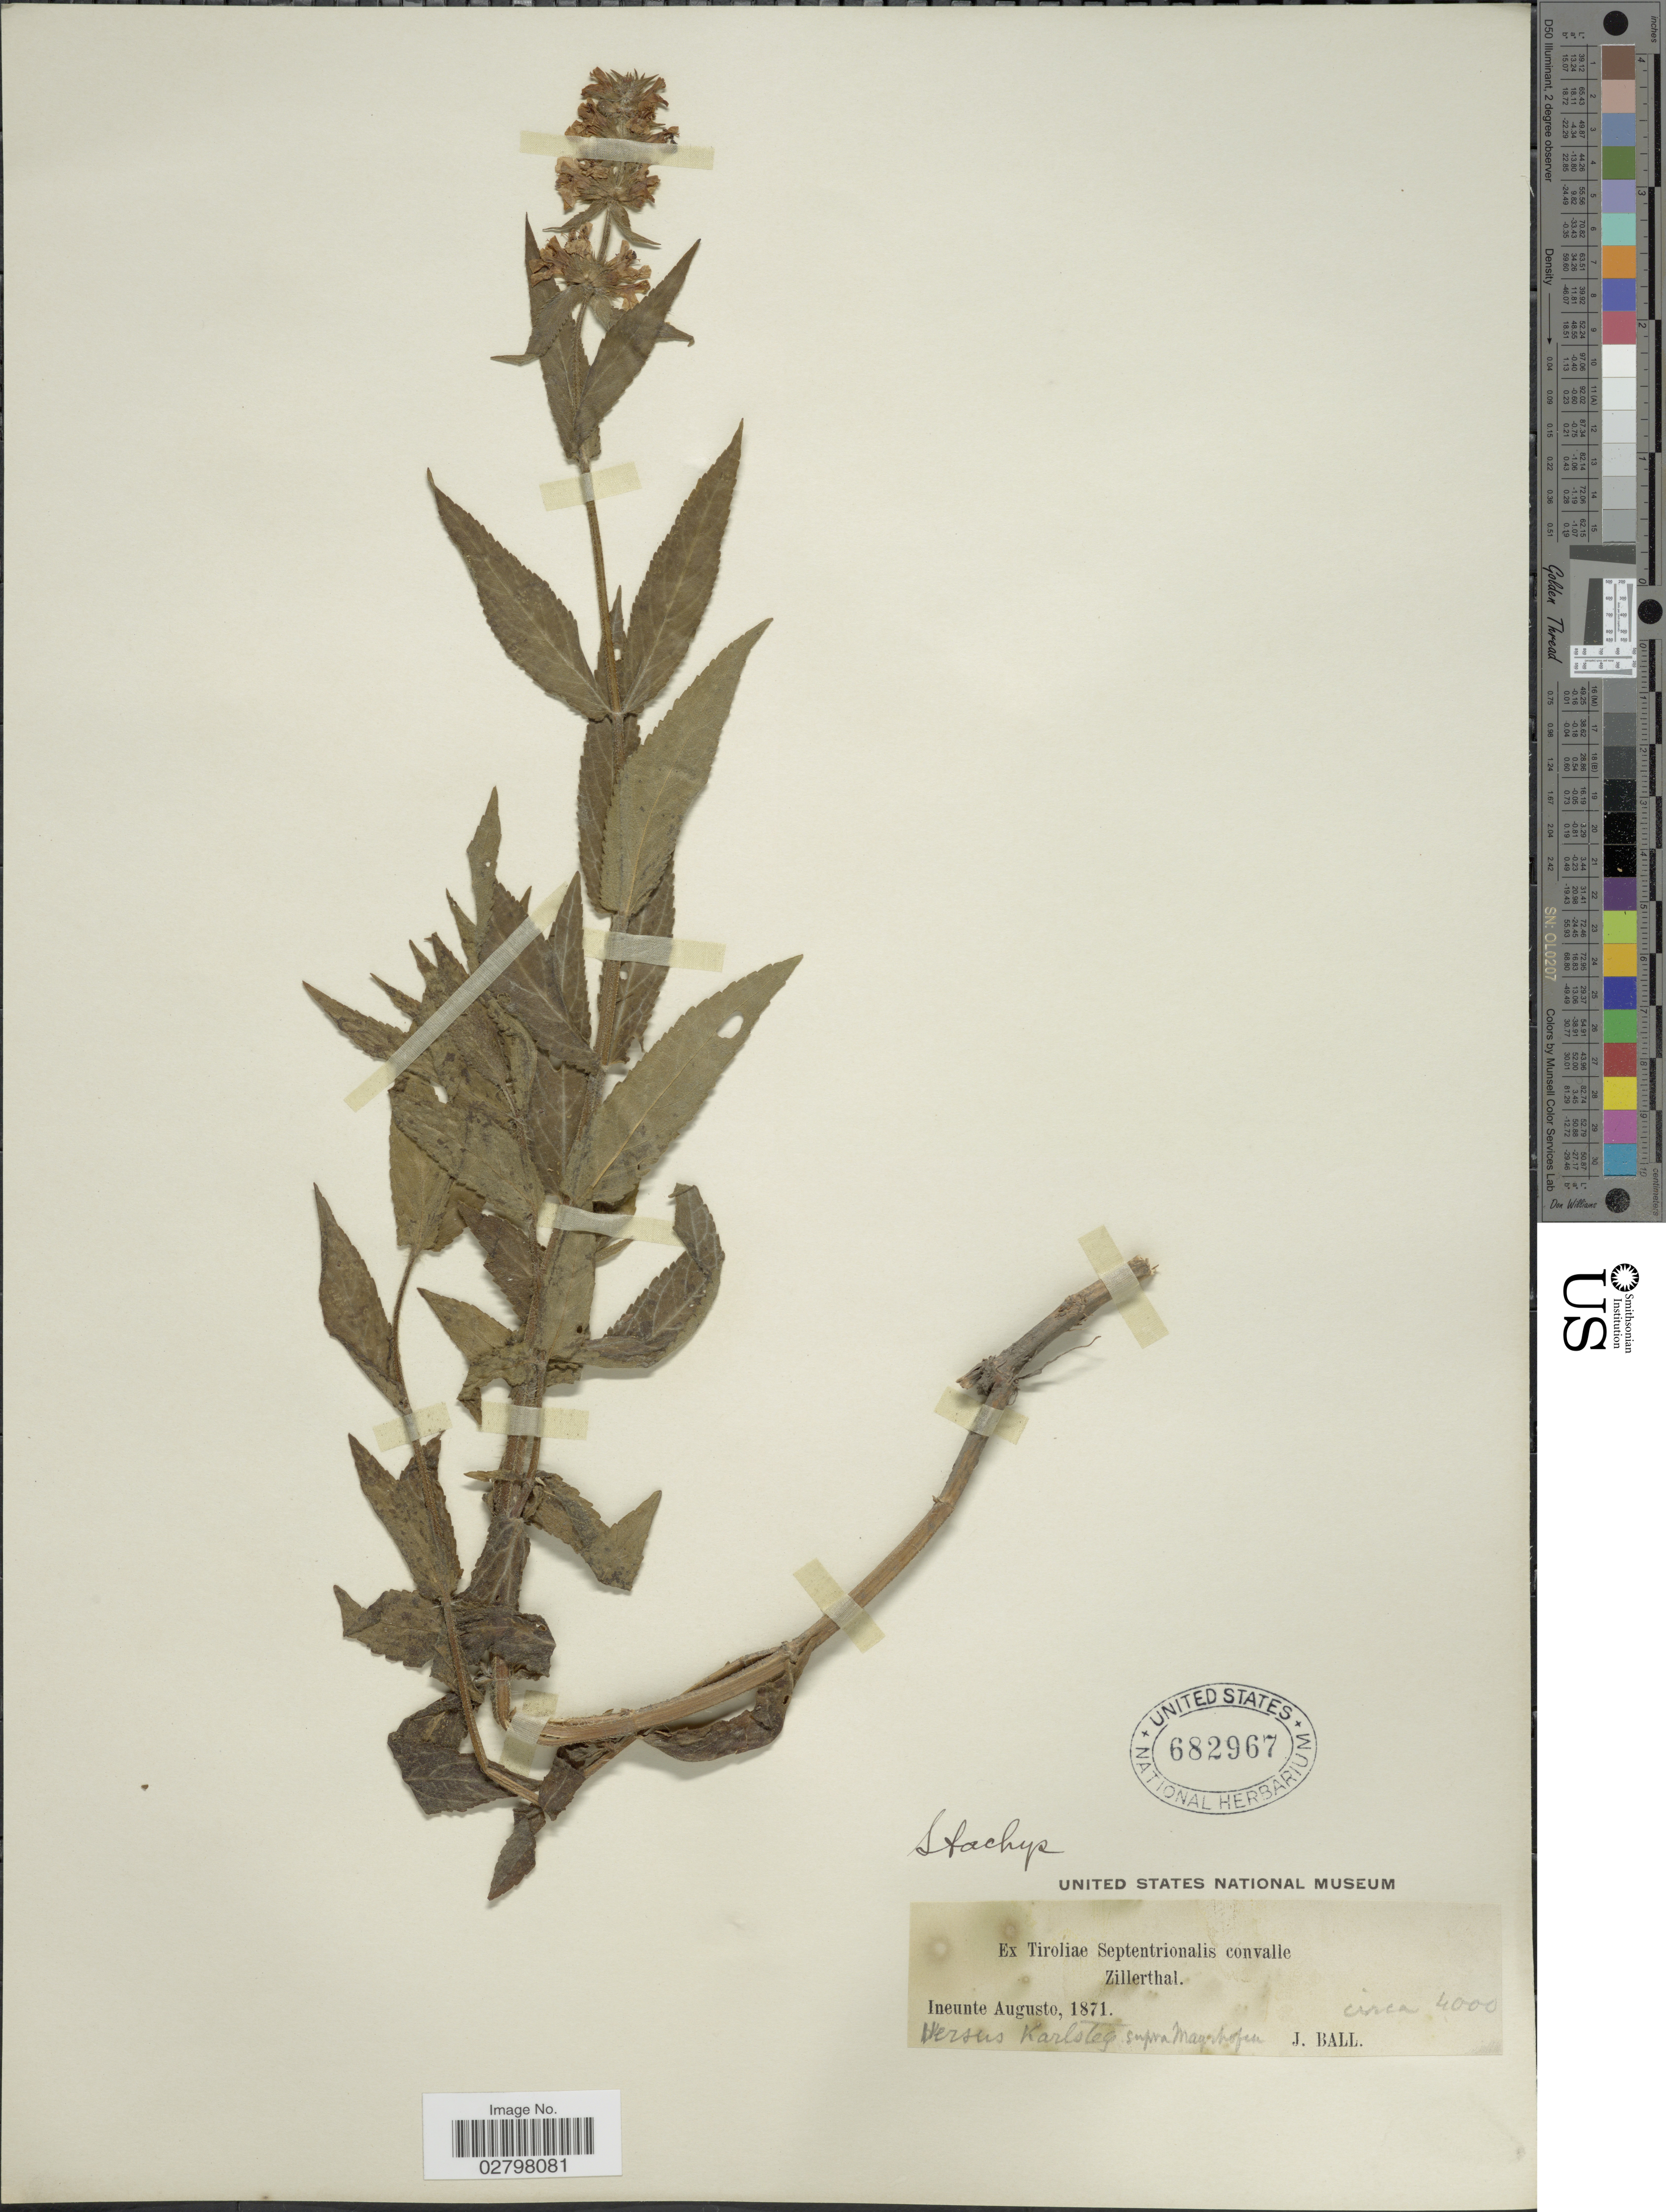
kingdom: Plantae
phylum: Tracheophyta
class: Magnoliopsida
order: Lamiales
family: Lamiaceae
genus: Stachys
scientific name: Stachys sp.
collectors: J. Ball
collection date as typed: Ineunte Augusto, 1871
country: Austria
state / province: Tirol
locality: Ex Tiroliae Septentrionalis convalle Zillerthal. Versus Karlsteg supra Mayrhofen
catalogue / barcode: US 682967